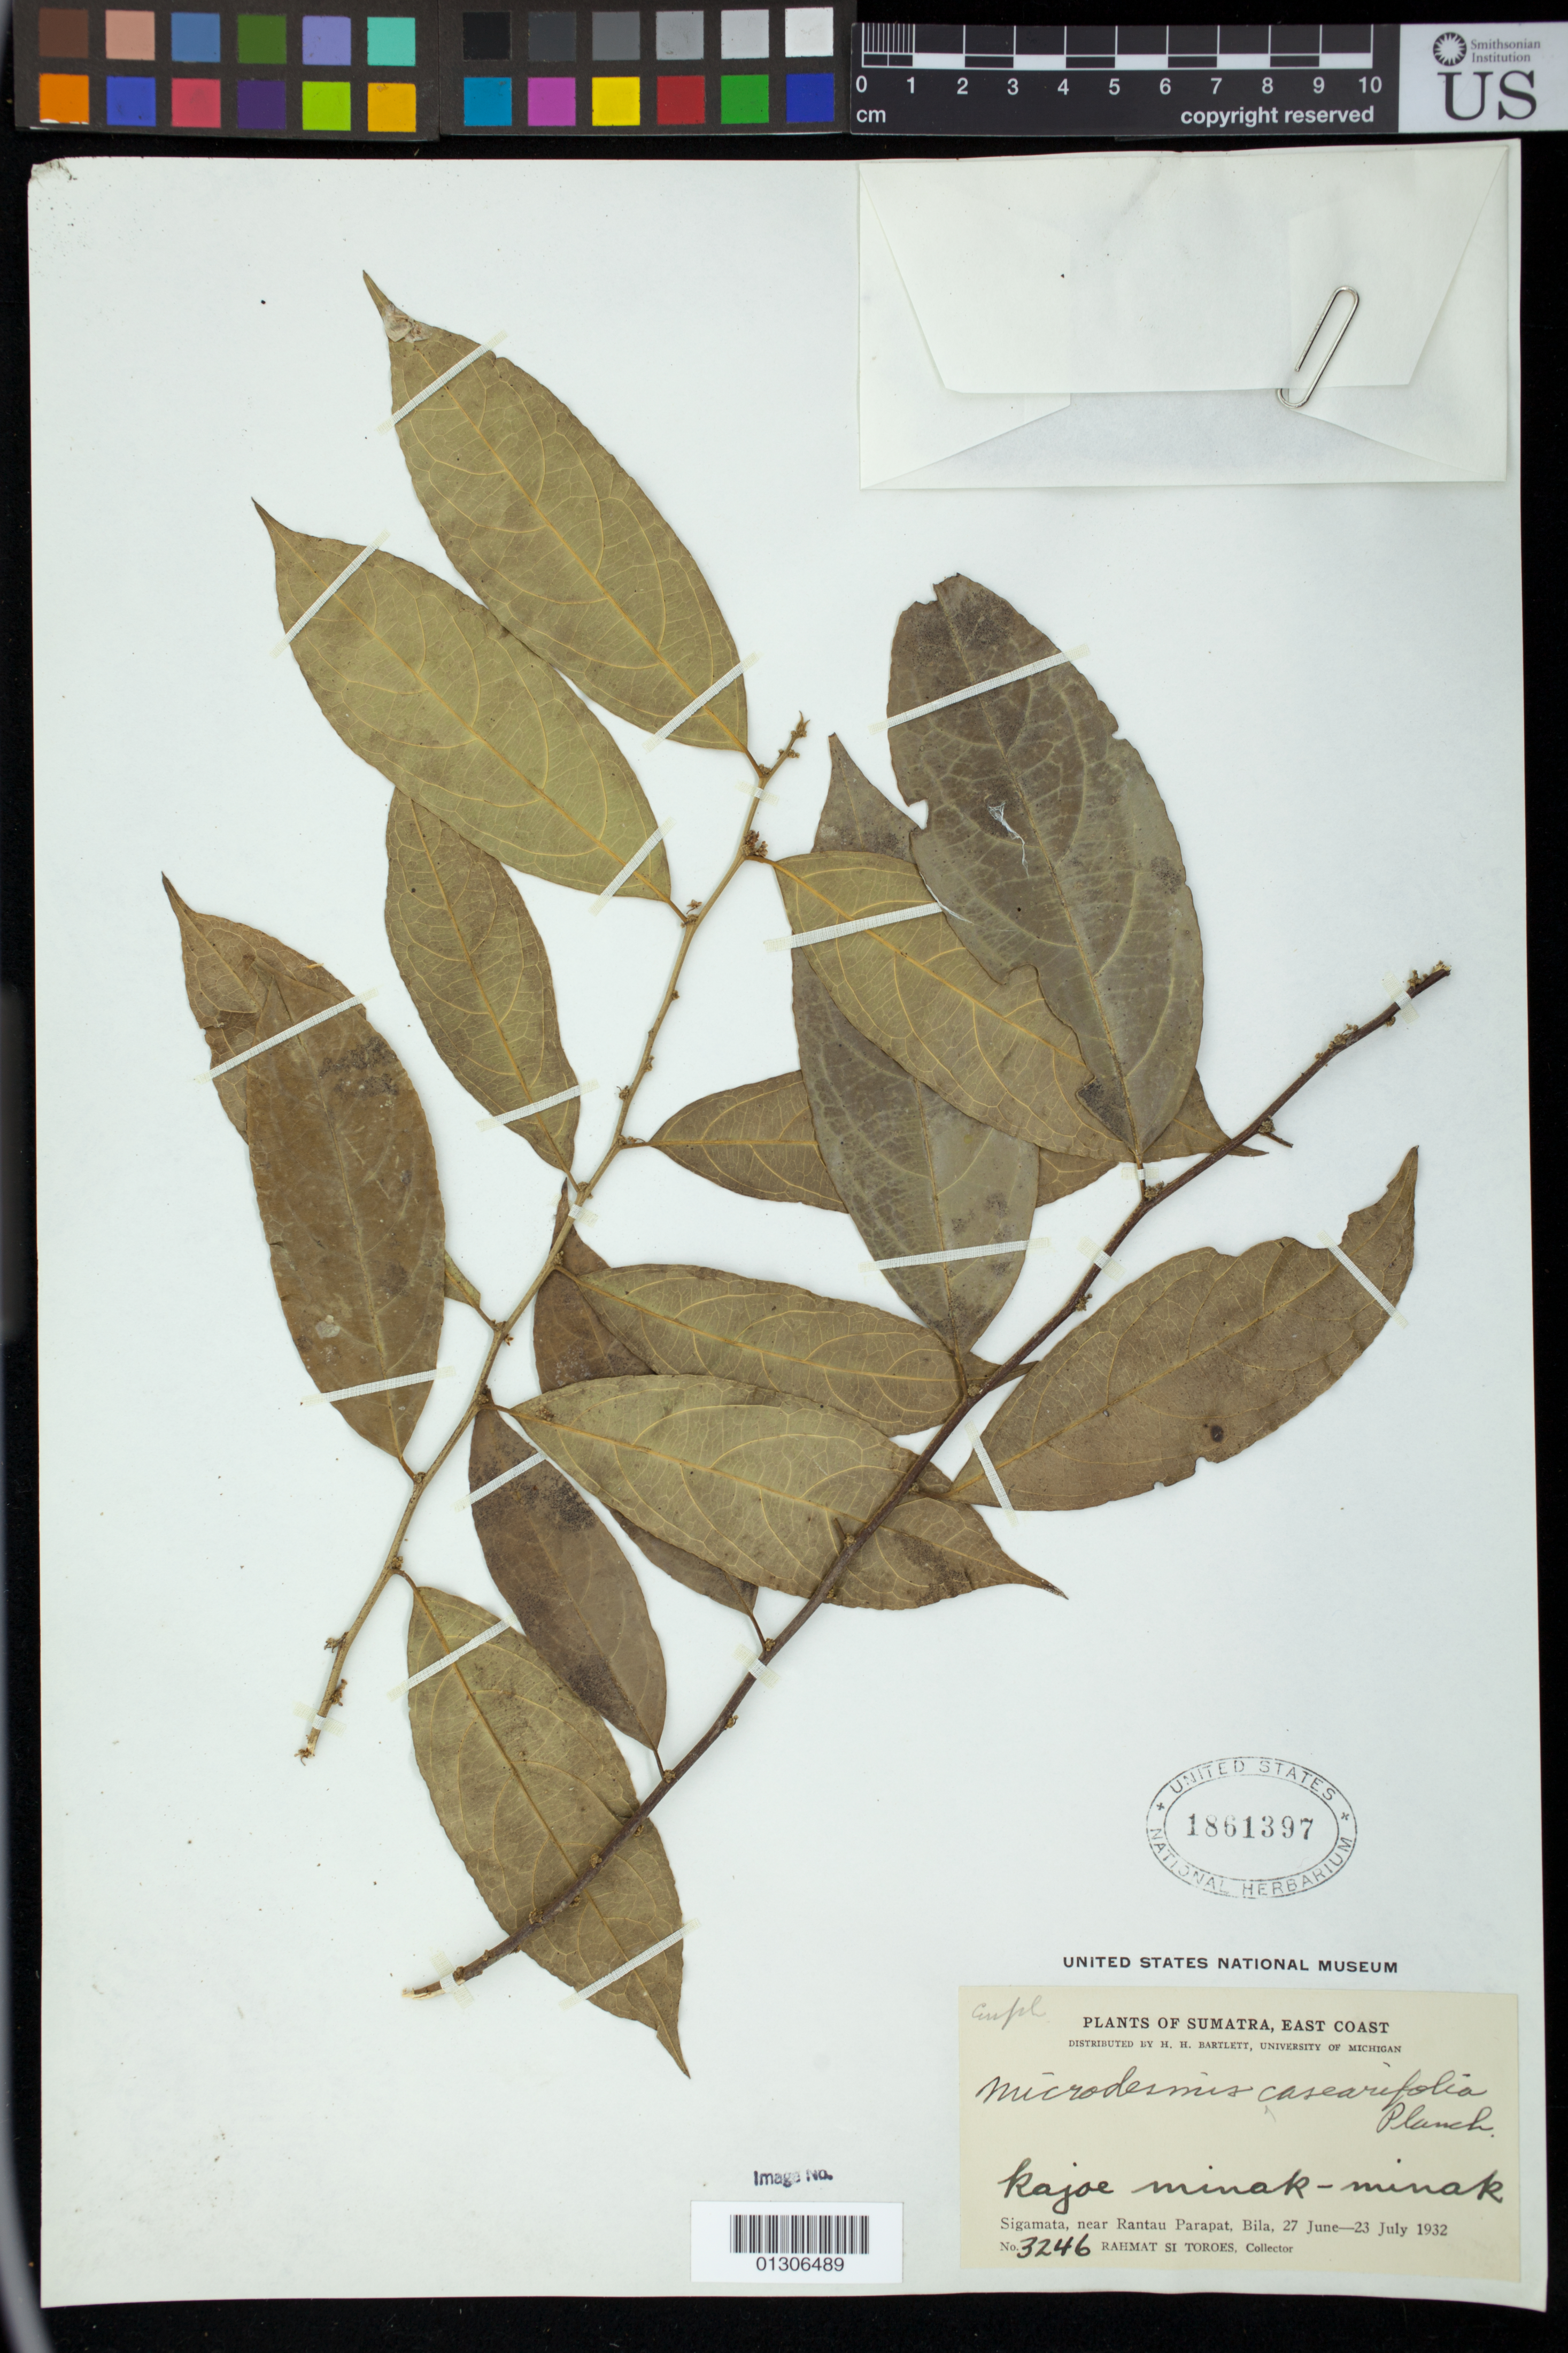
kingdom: Plantae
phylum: Tracheophyta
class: Magnoliopsida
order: Malpighiales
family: Pandaceae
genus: Microdesmis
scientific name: Microdesmis casearifolia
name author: Planch. & Hook.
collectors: Rahmat Si Boeea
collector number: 3246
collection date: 1932-06-27/1932-07-23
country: Indonesia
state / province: Sumatra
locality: Sigamata, near Rantau Parapat, Bila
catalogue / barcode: US 1861397